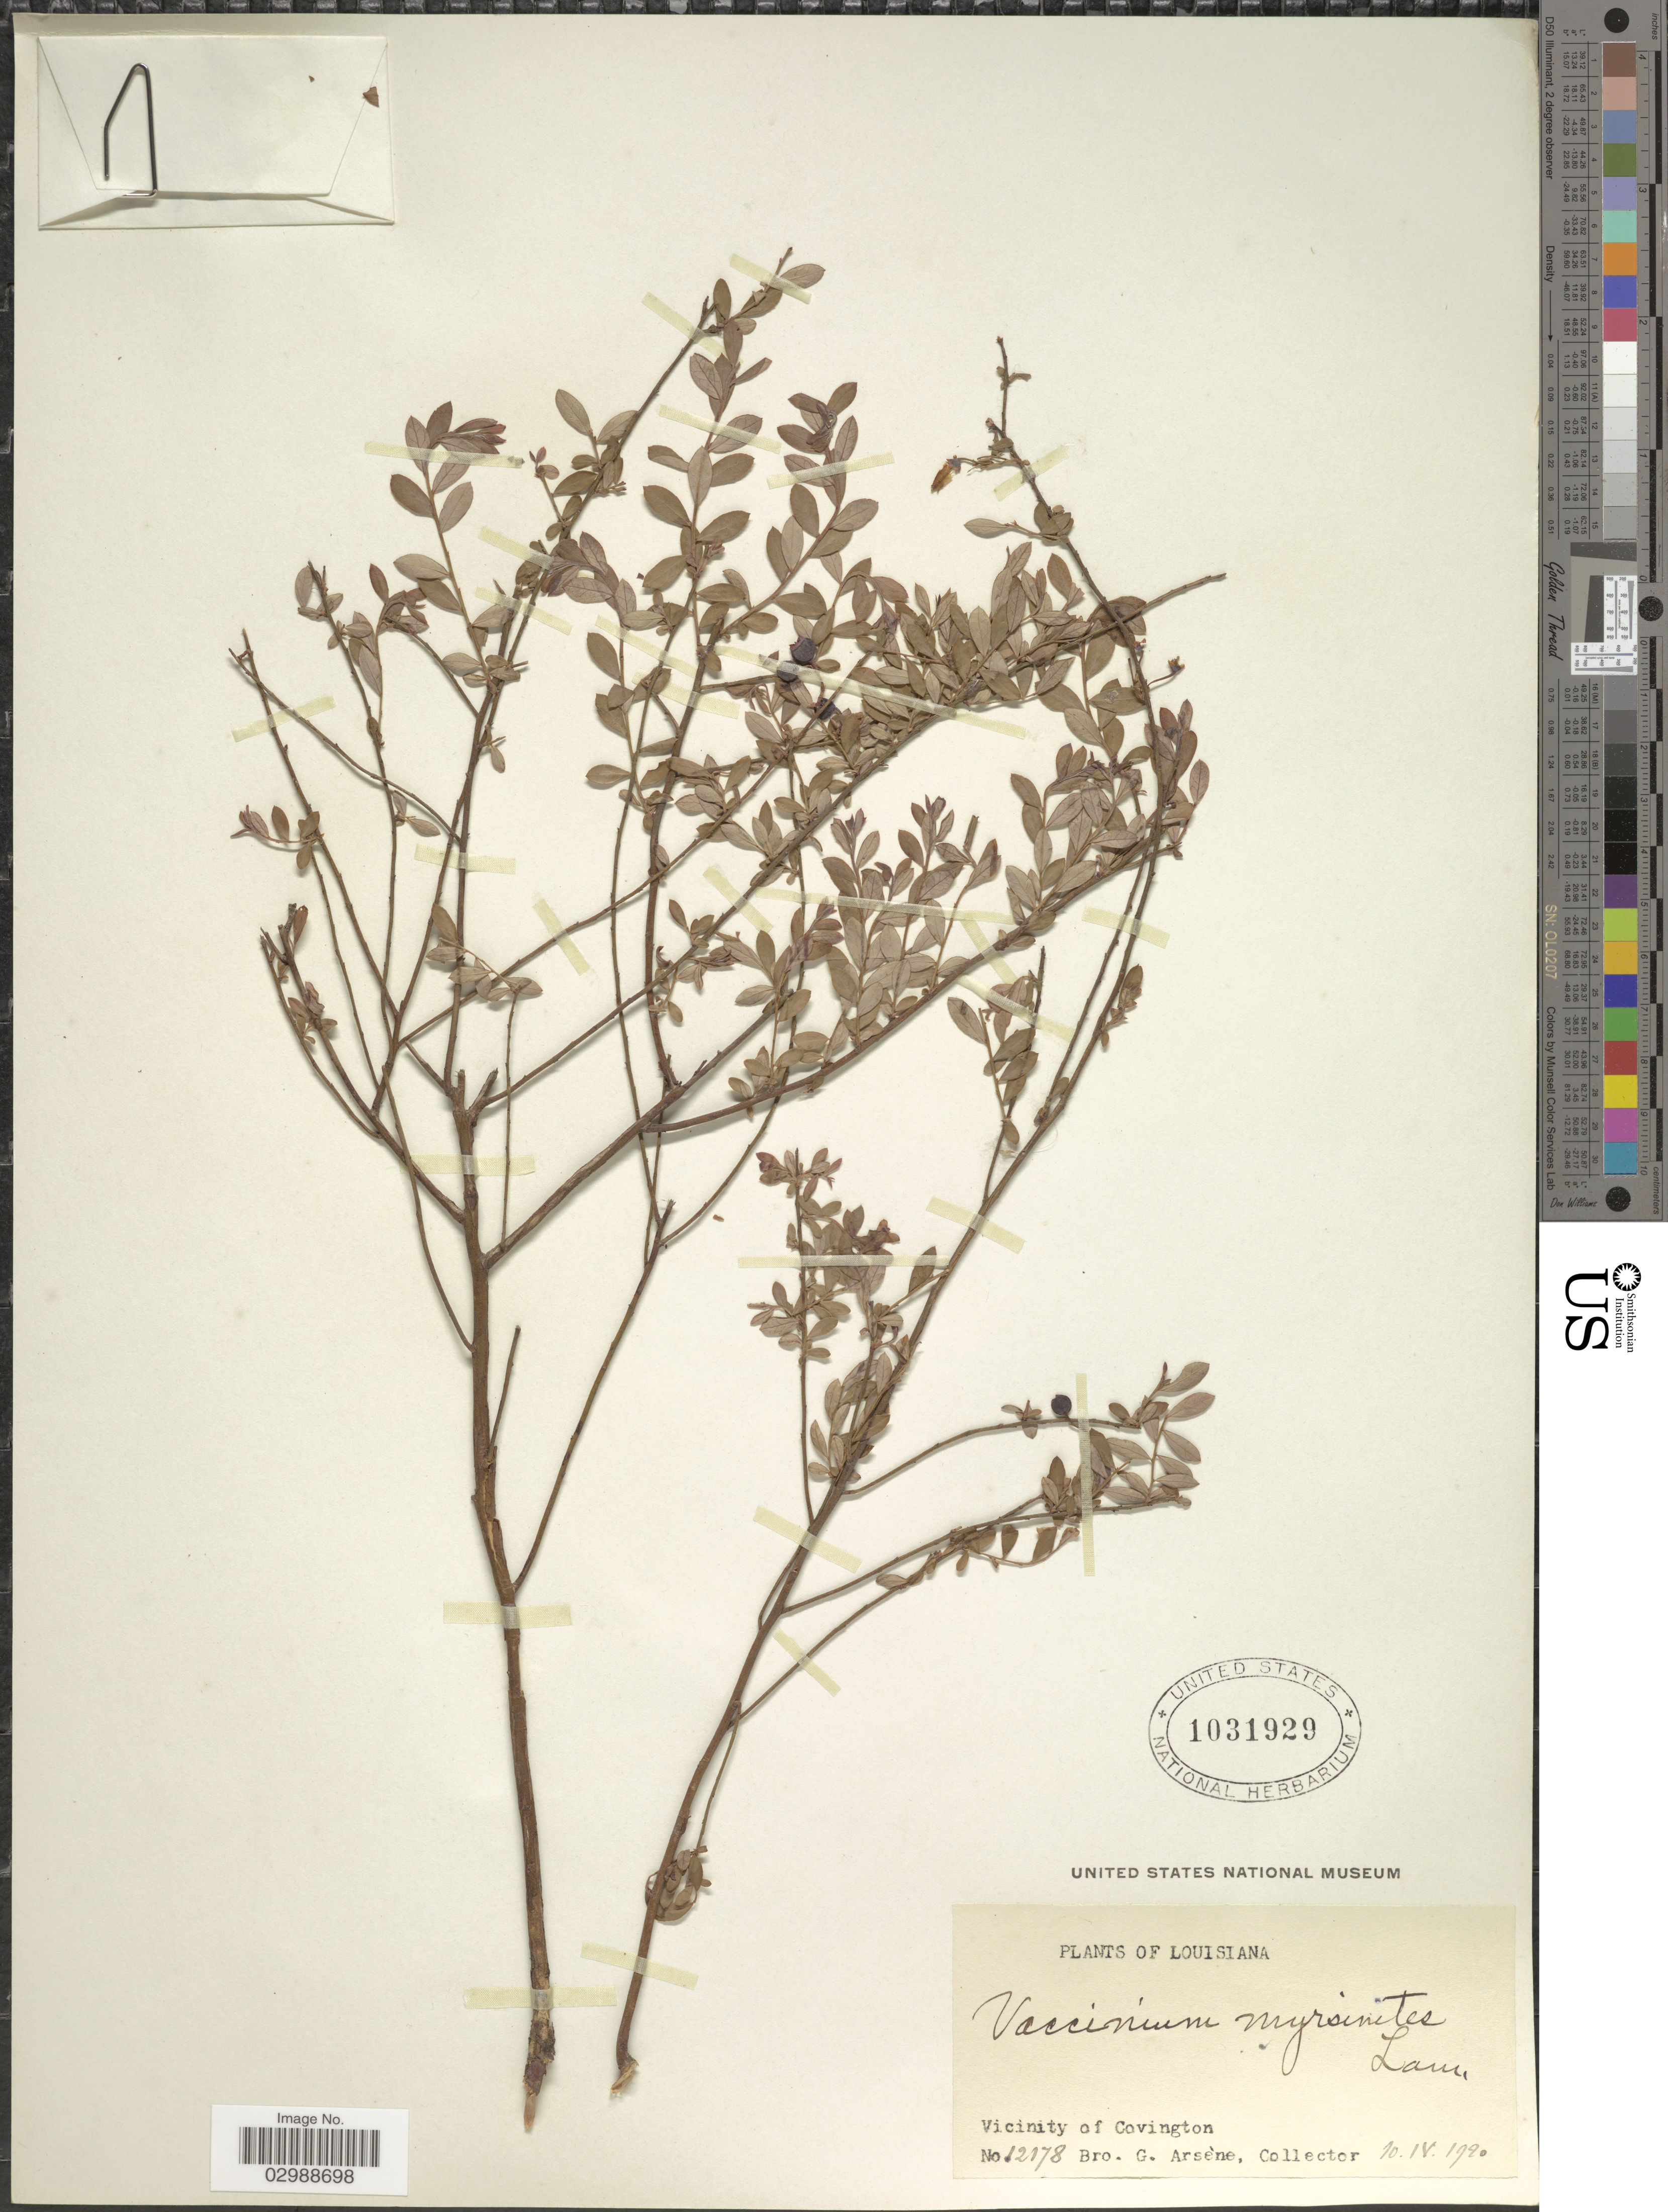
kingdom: Plantae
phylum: Tracheophyta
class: Magnoliopsida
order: Ericales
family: Ericaceae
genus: Vaccinium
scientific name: Vaccinium myrsinites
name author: Lam.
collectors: Bro. G. Arsène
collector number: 12178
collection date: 1920-04-10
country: United States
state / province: Louisiana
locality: Vicinity of Covington.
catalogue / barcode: US 1031929